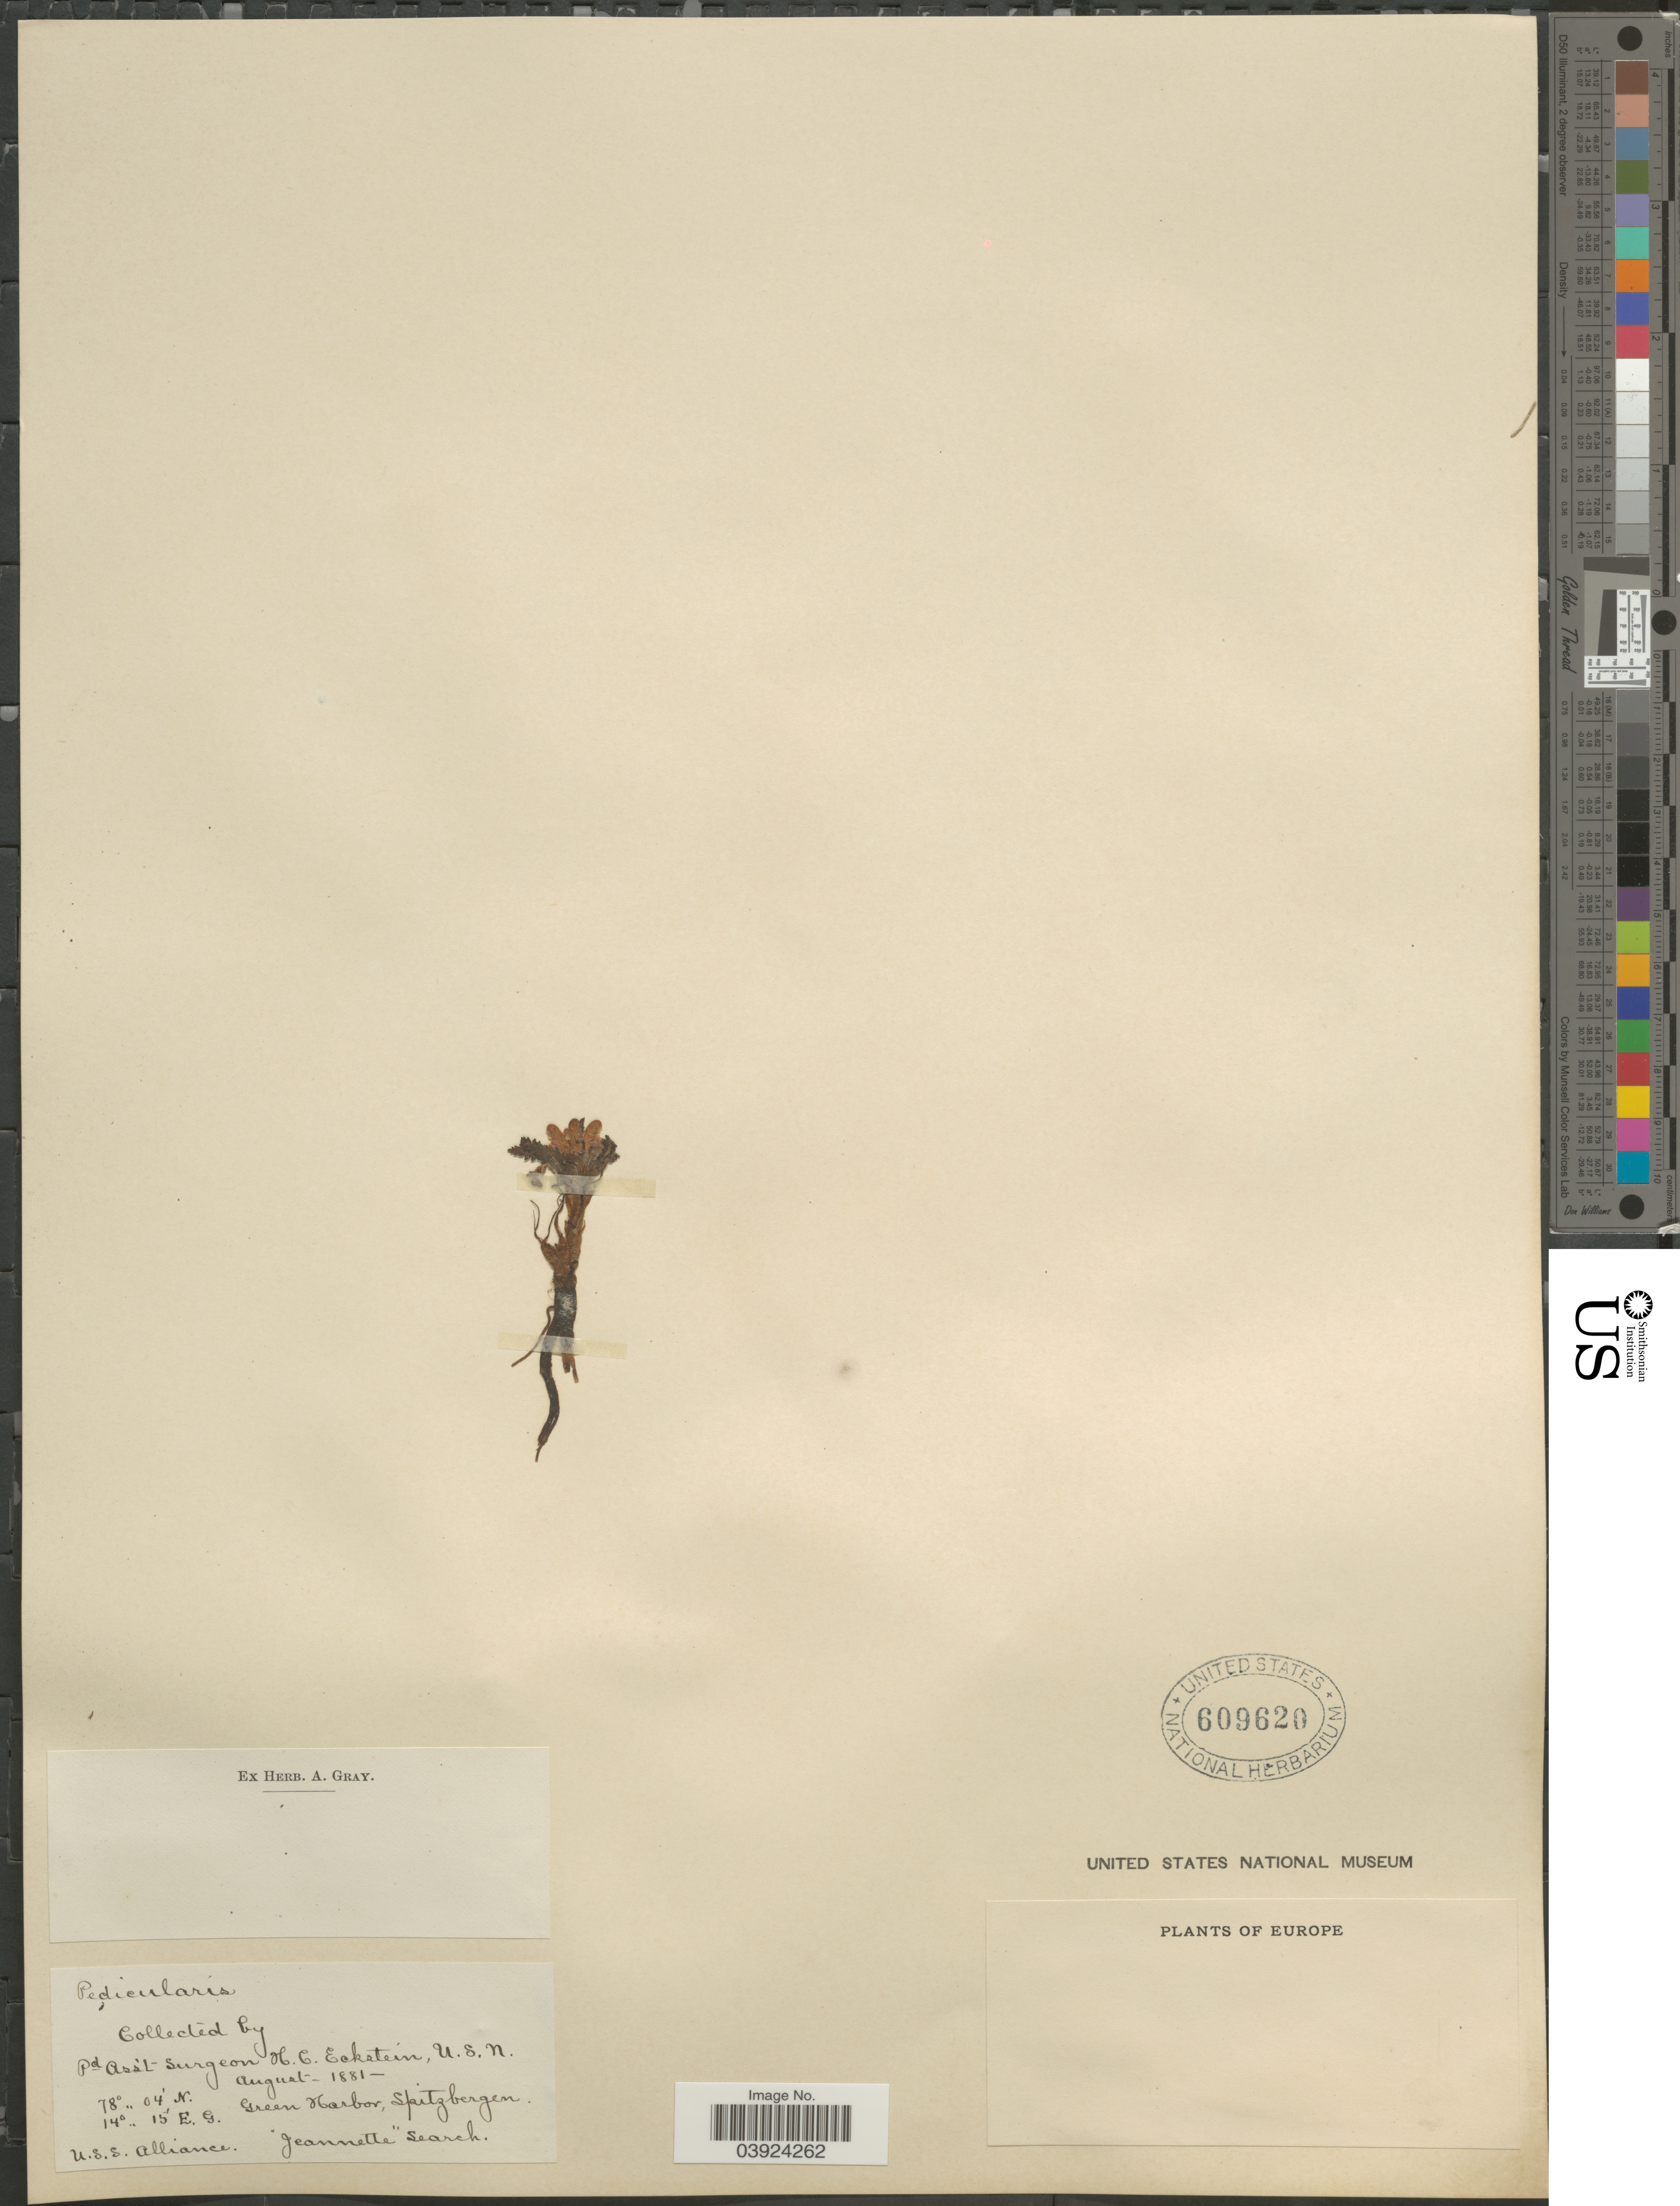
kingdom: Plantae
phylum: Tracheophyta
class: Magnoliopsida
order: Lamiales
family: Orobanchaceae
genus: Pedicularis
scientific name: Pedicularis sp.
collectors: H. Eckstein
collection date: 1881-08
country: Norway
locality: Green Harbor, Spitzbergen.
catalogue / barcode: US 609620